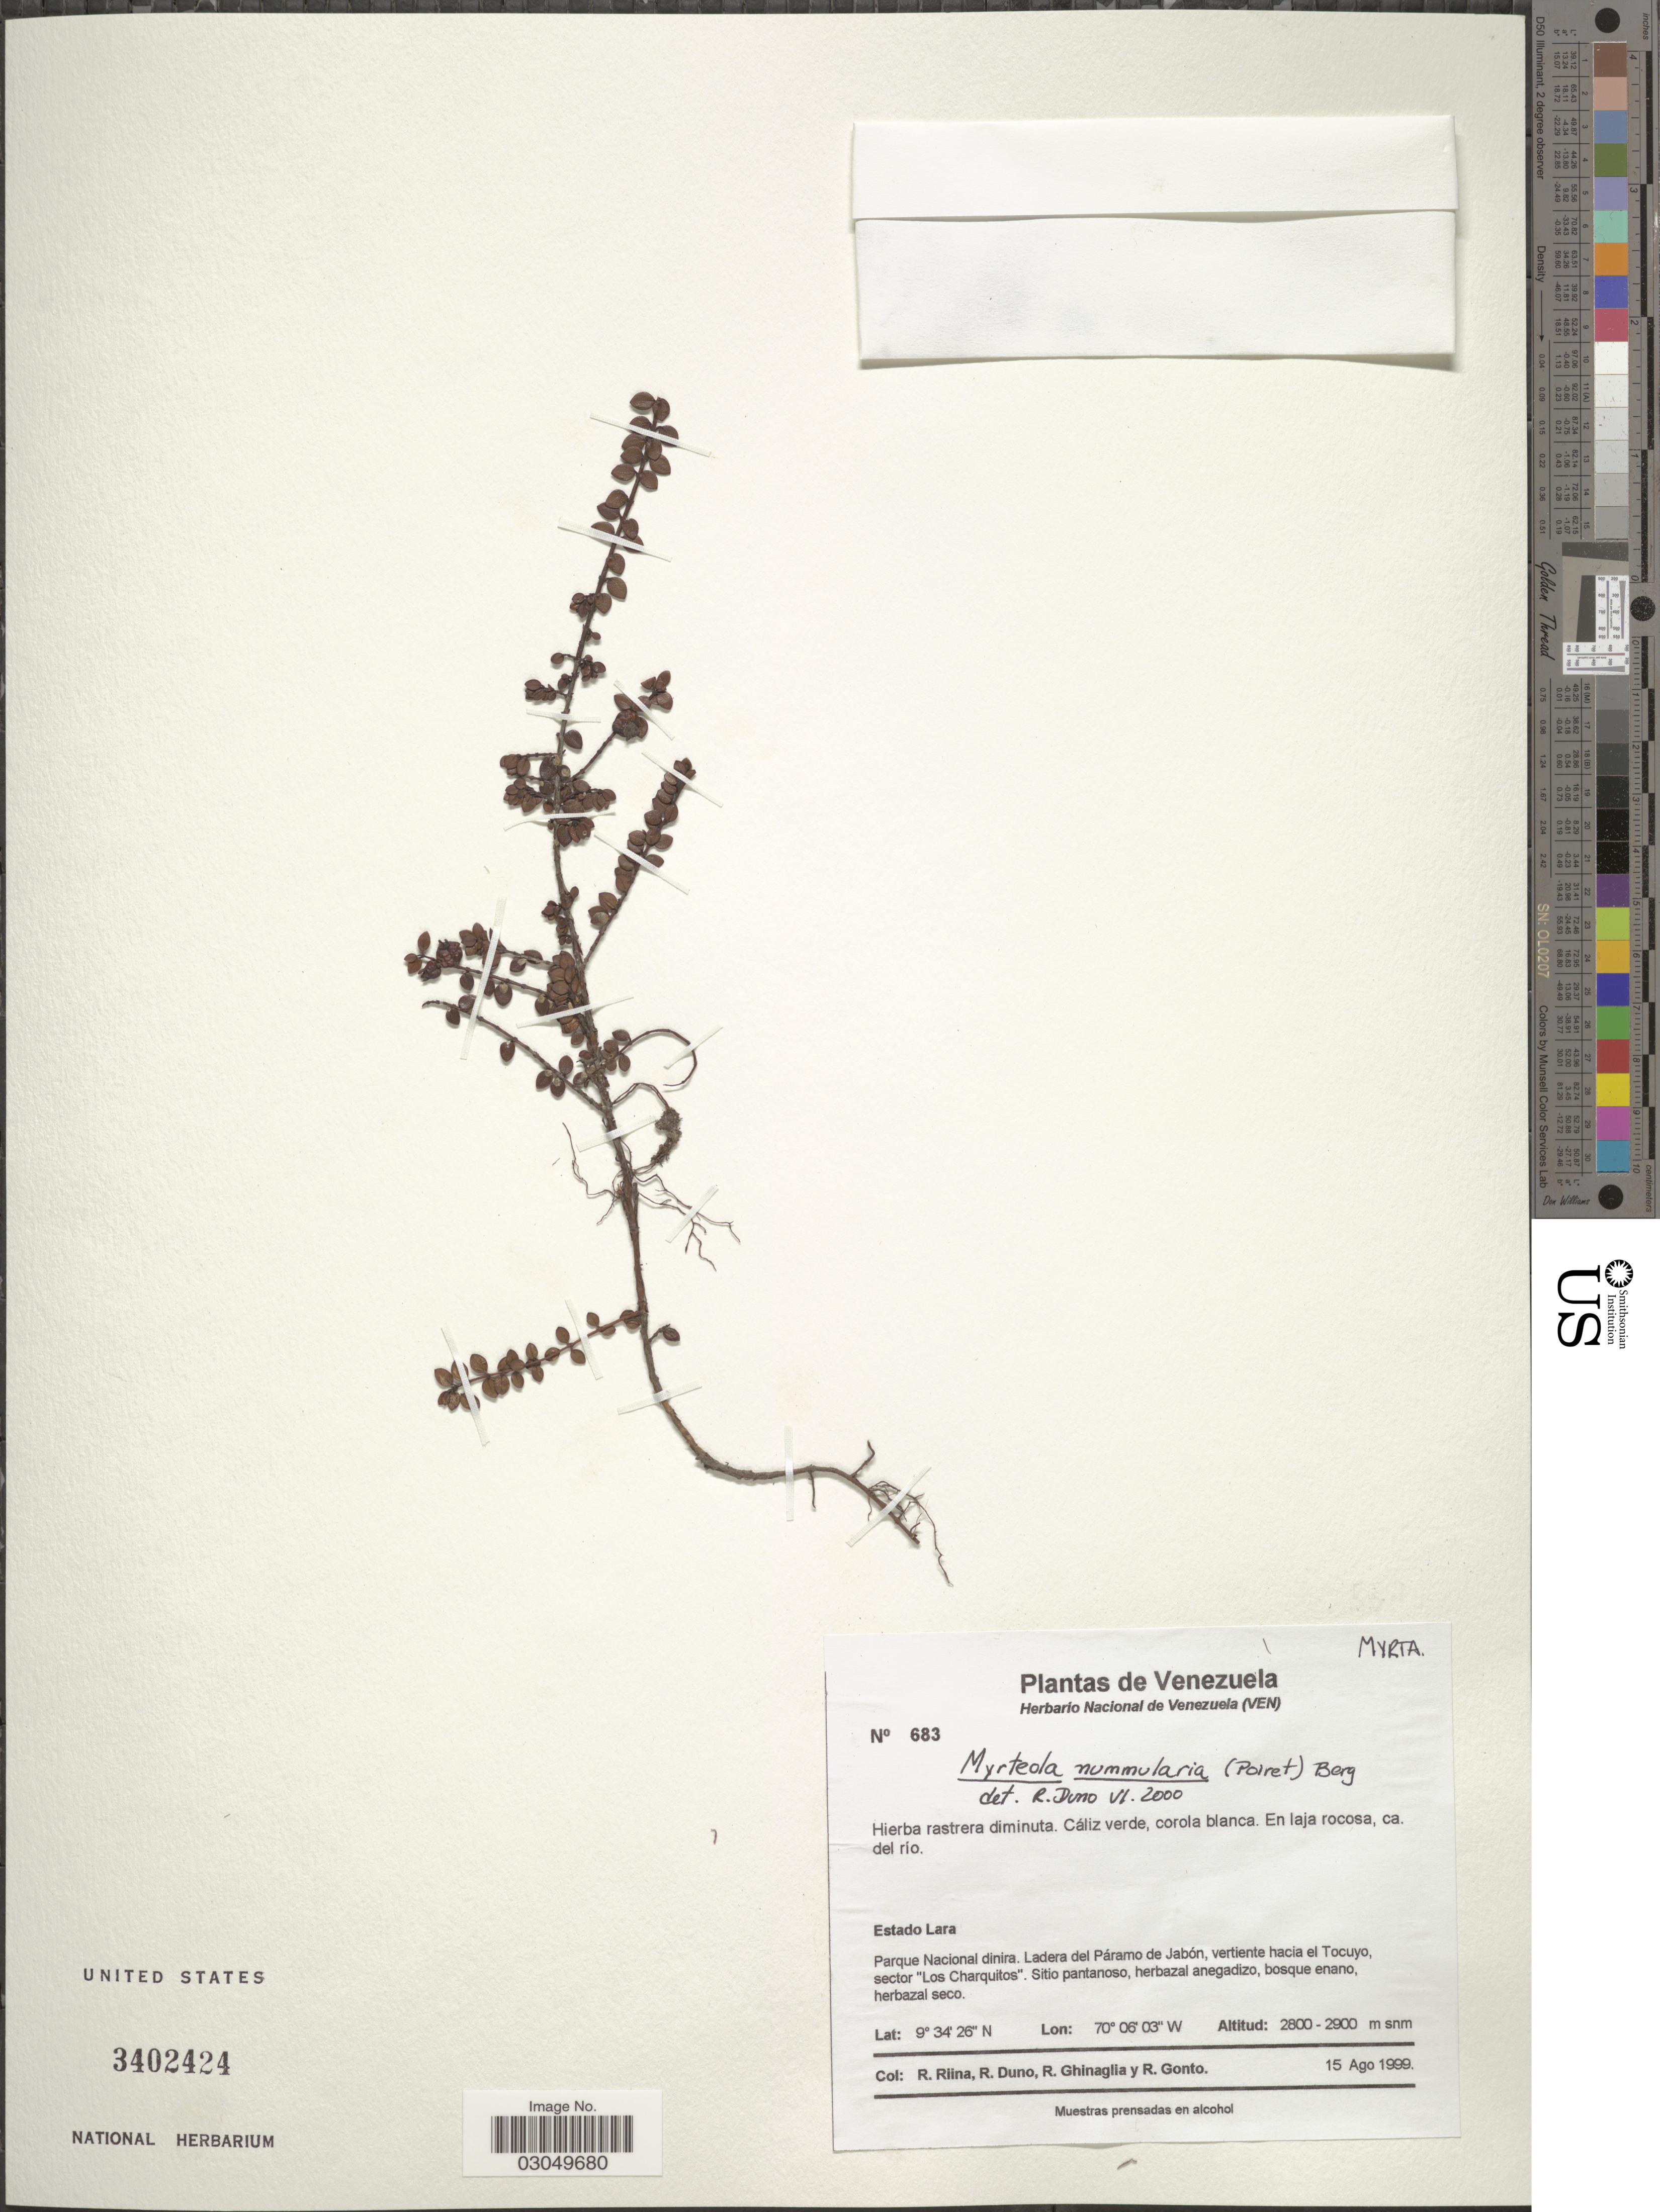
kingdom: Plantae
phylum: Tracheophyta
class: Magnoliopsida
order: Myrtales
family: Myrtaceae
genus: Myrteola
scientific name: Myrteola nummularia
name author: (Lam.) O. Berg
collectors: R. Riina, R. Duno, R. Ghinaglia & R. Gonto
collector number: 683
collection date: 1999-08-15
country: Venezuela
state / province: Lara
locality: Parque Nacional dinira. Ladera del Páramo de Jabón, vertiente hacia el Tocuyo, sector "Los Charquitos".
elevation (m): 2800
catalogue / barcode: US 3402424